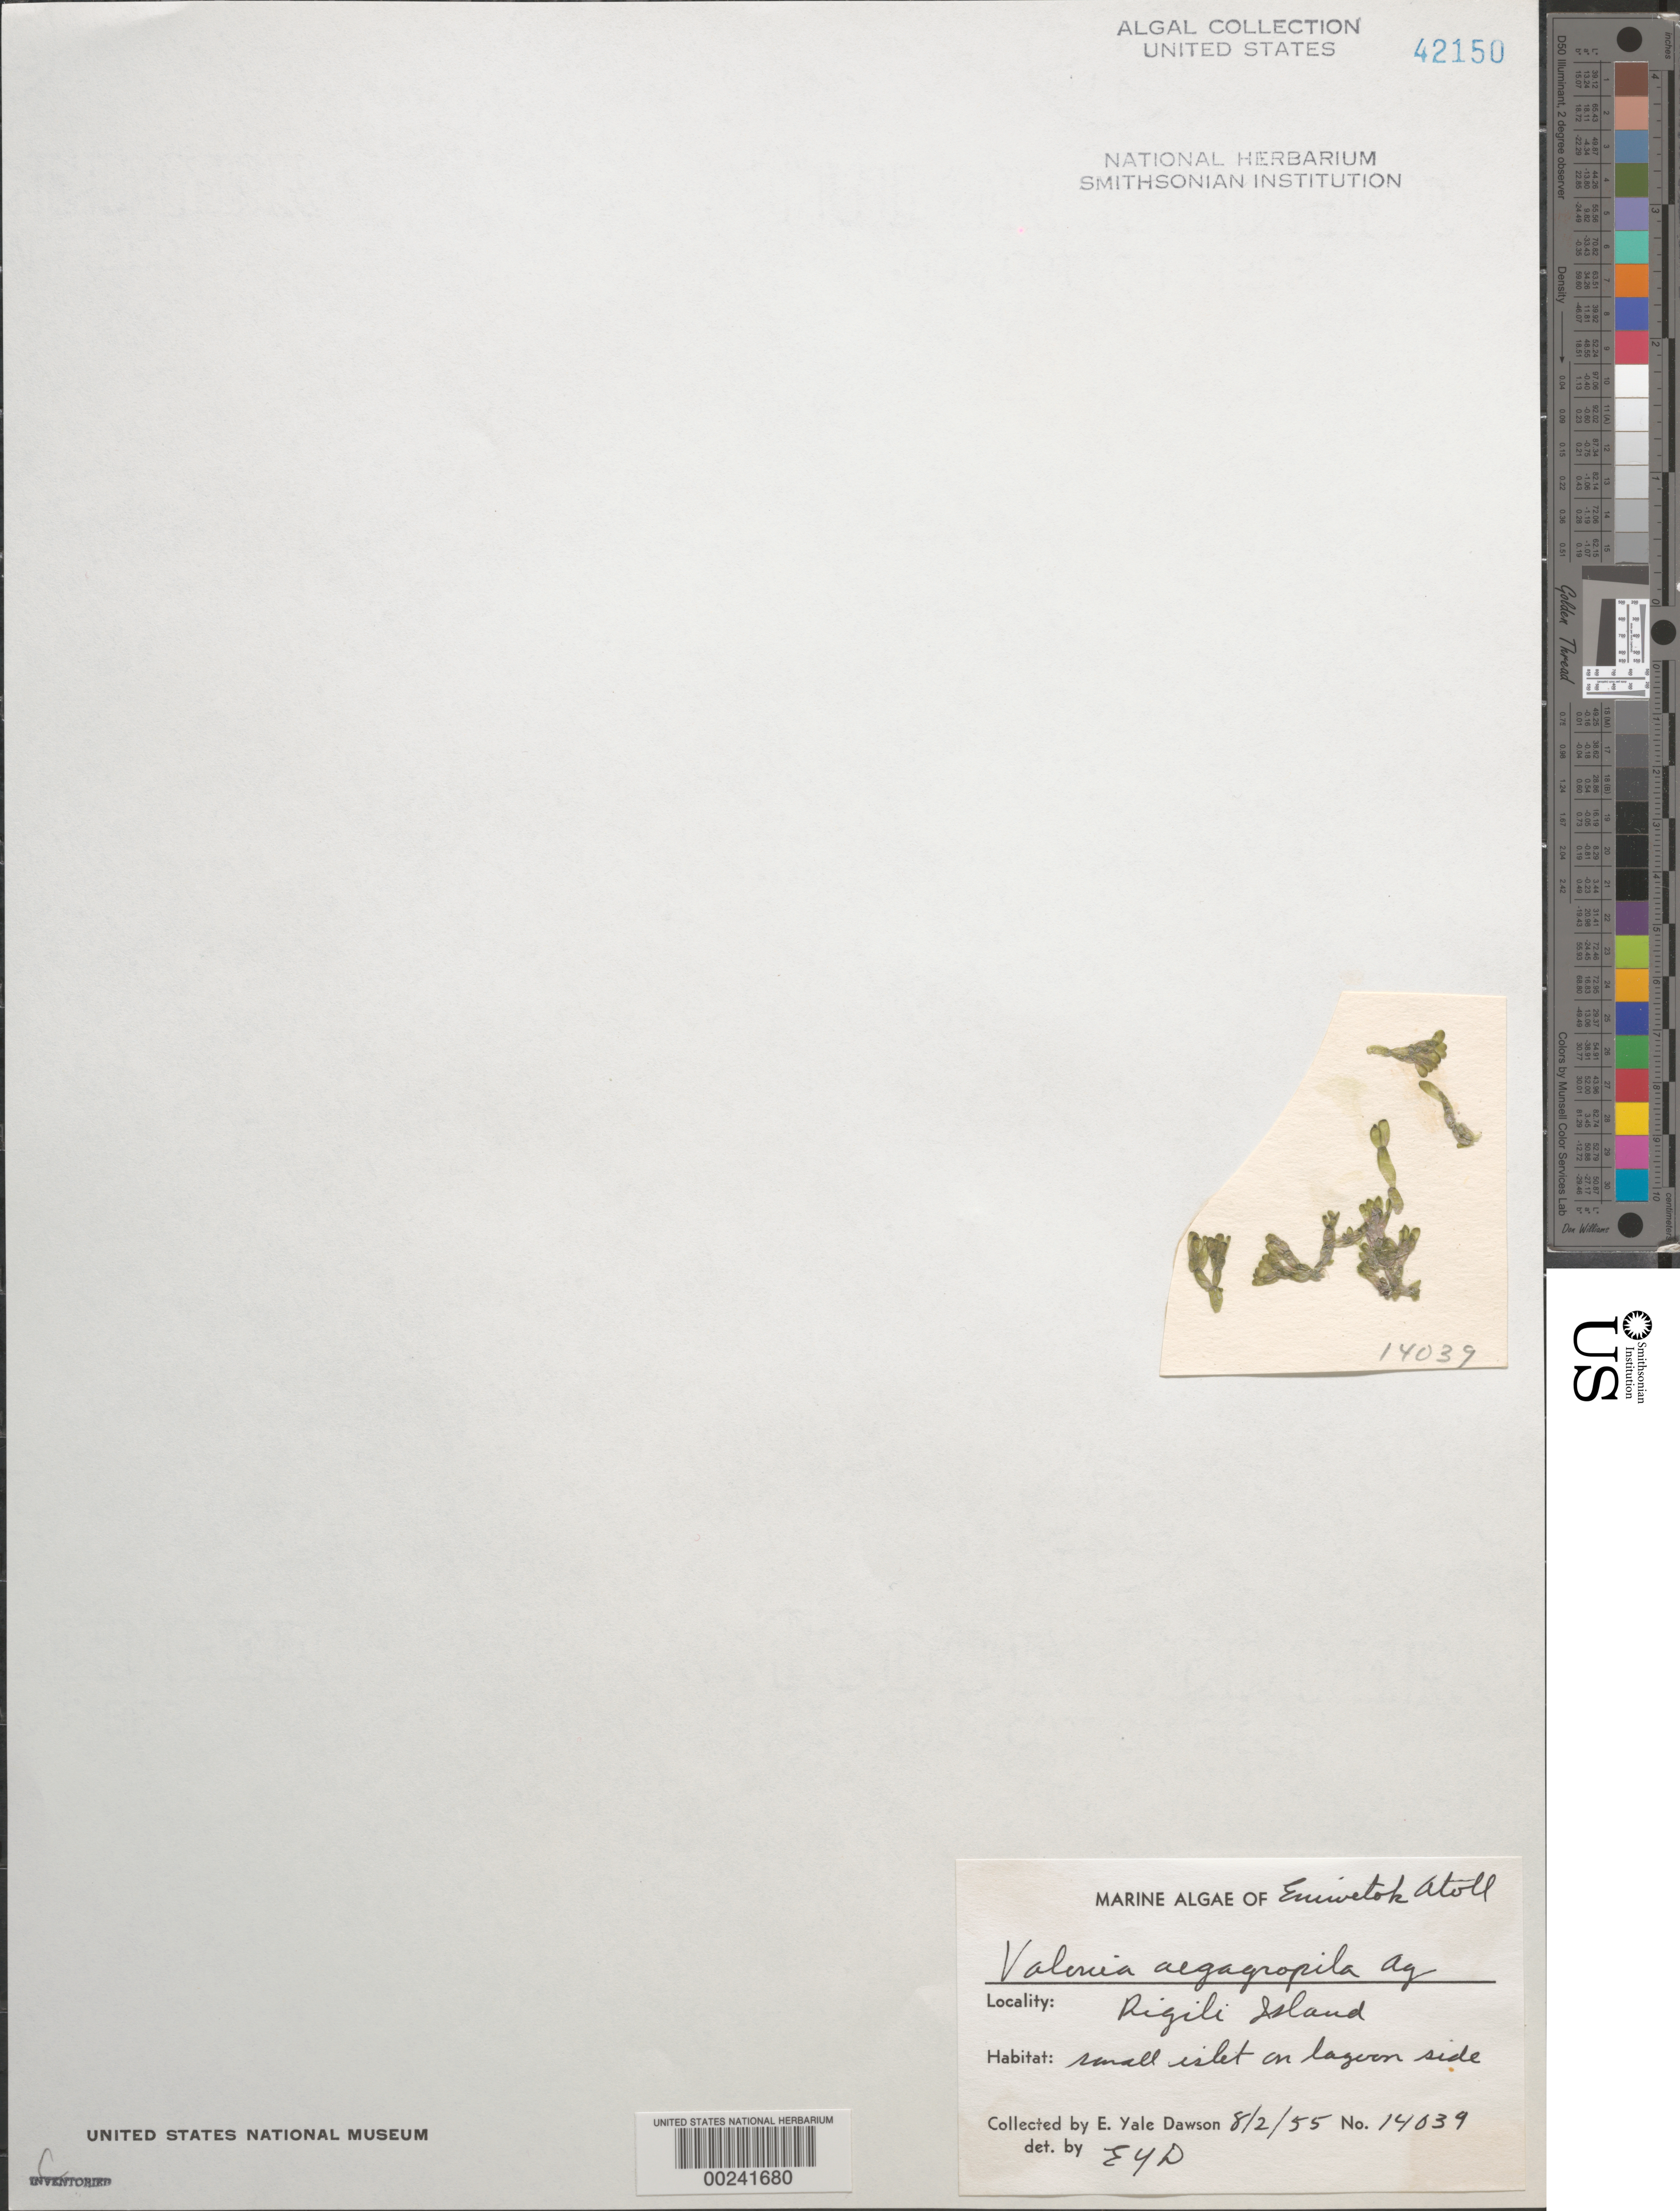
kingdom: Plantae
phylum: Chlorophyta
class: Ulvophyceae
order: Siphonocladales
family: Valoniaceae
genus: Valonia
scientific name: Valonia aegagropila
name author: C. Agardh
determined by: Dawson, E. Y.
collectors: E. Y. Dawson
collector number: EYD 14039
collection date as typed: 02 Aug 1955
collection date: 1955-08-02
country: Marshall Islands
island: Enewetak [Eniwetok] Atoll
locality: Rigili Islet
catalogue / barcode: US 42150